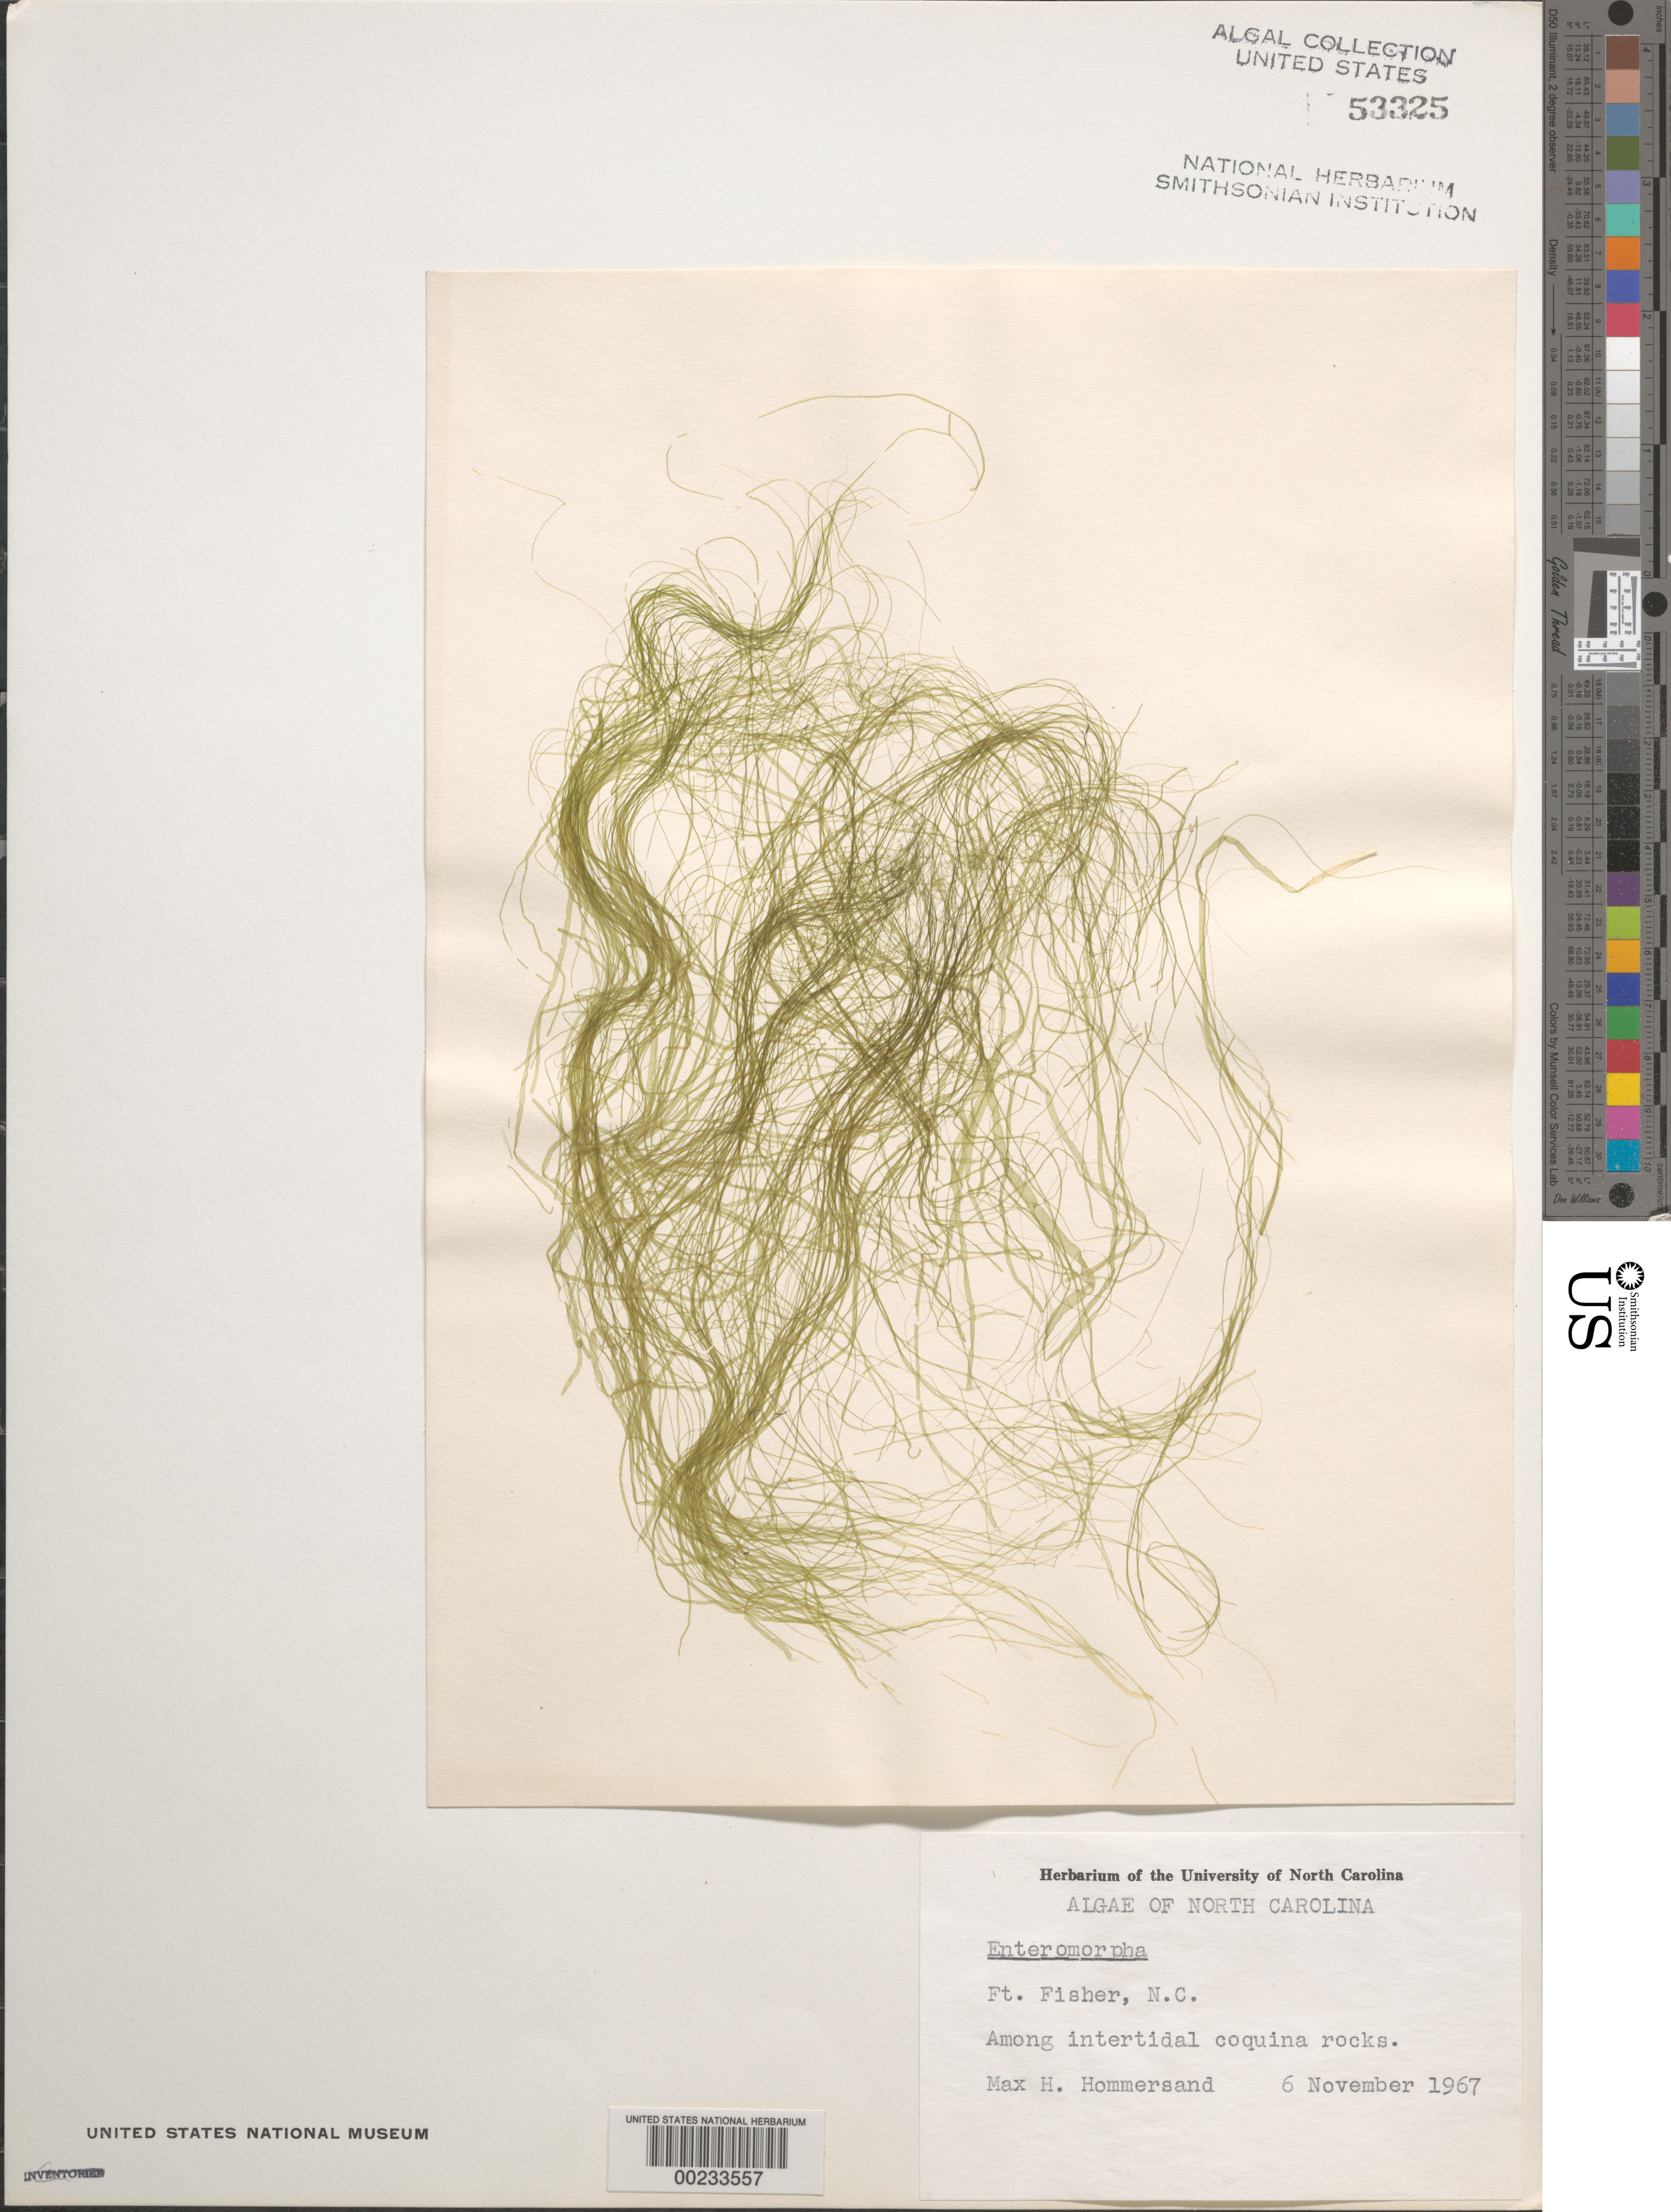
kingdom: Plantae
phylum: Chlorophyta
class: Ulvophyceae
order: Ulvales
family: Ulvaceae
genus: Ulva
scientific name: Ulva sp.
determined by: Algae name updating Project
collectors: M. H. Hommersand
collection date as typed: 06 Nov 1967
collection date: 1967-11-06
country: United States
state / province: North Carolina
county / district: New Hanover County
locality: Fort Fisher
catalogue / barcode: US 53325